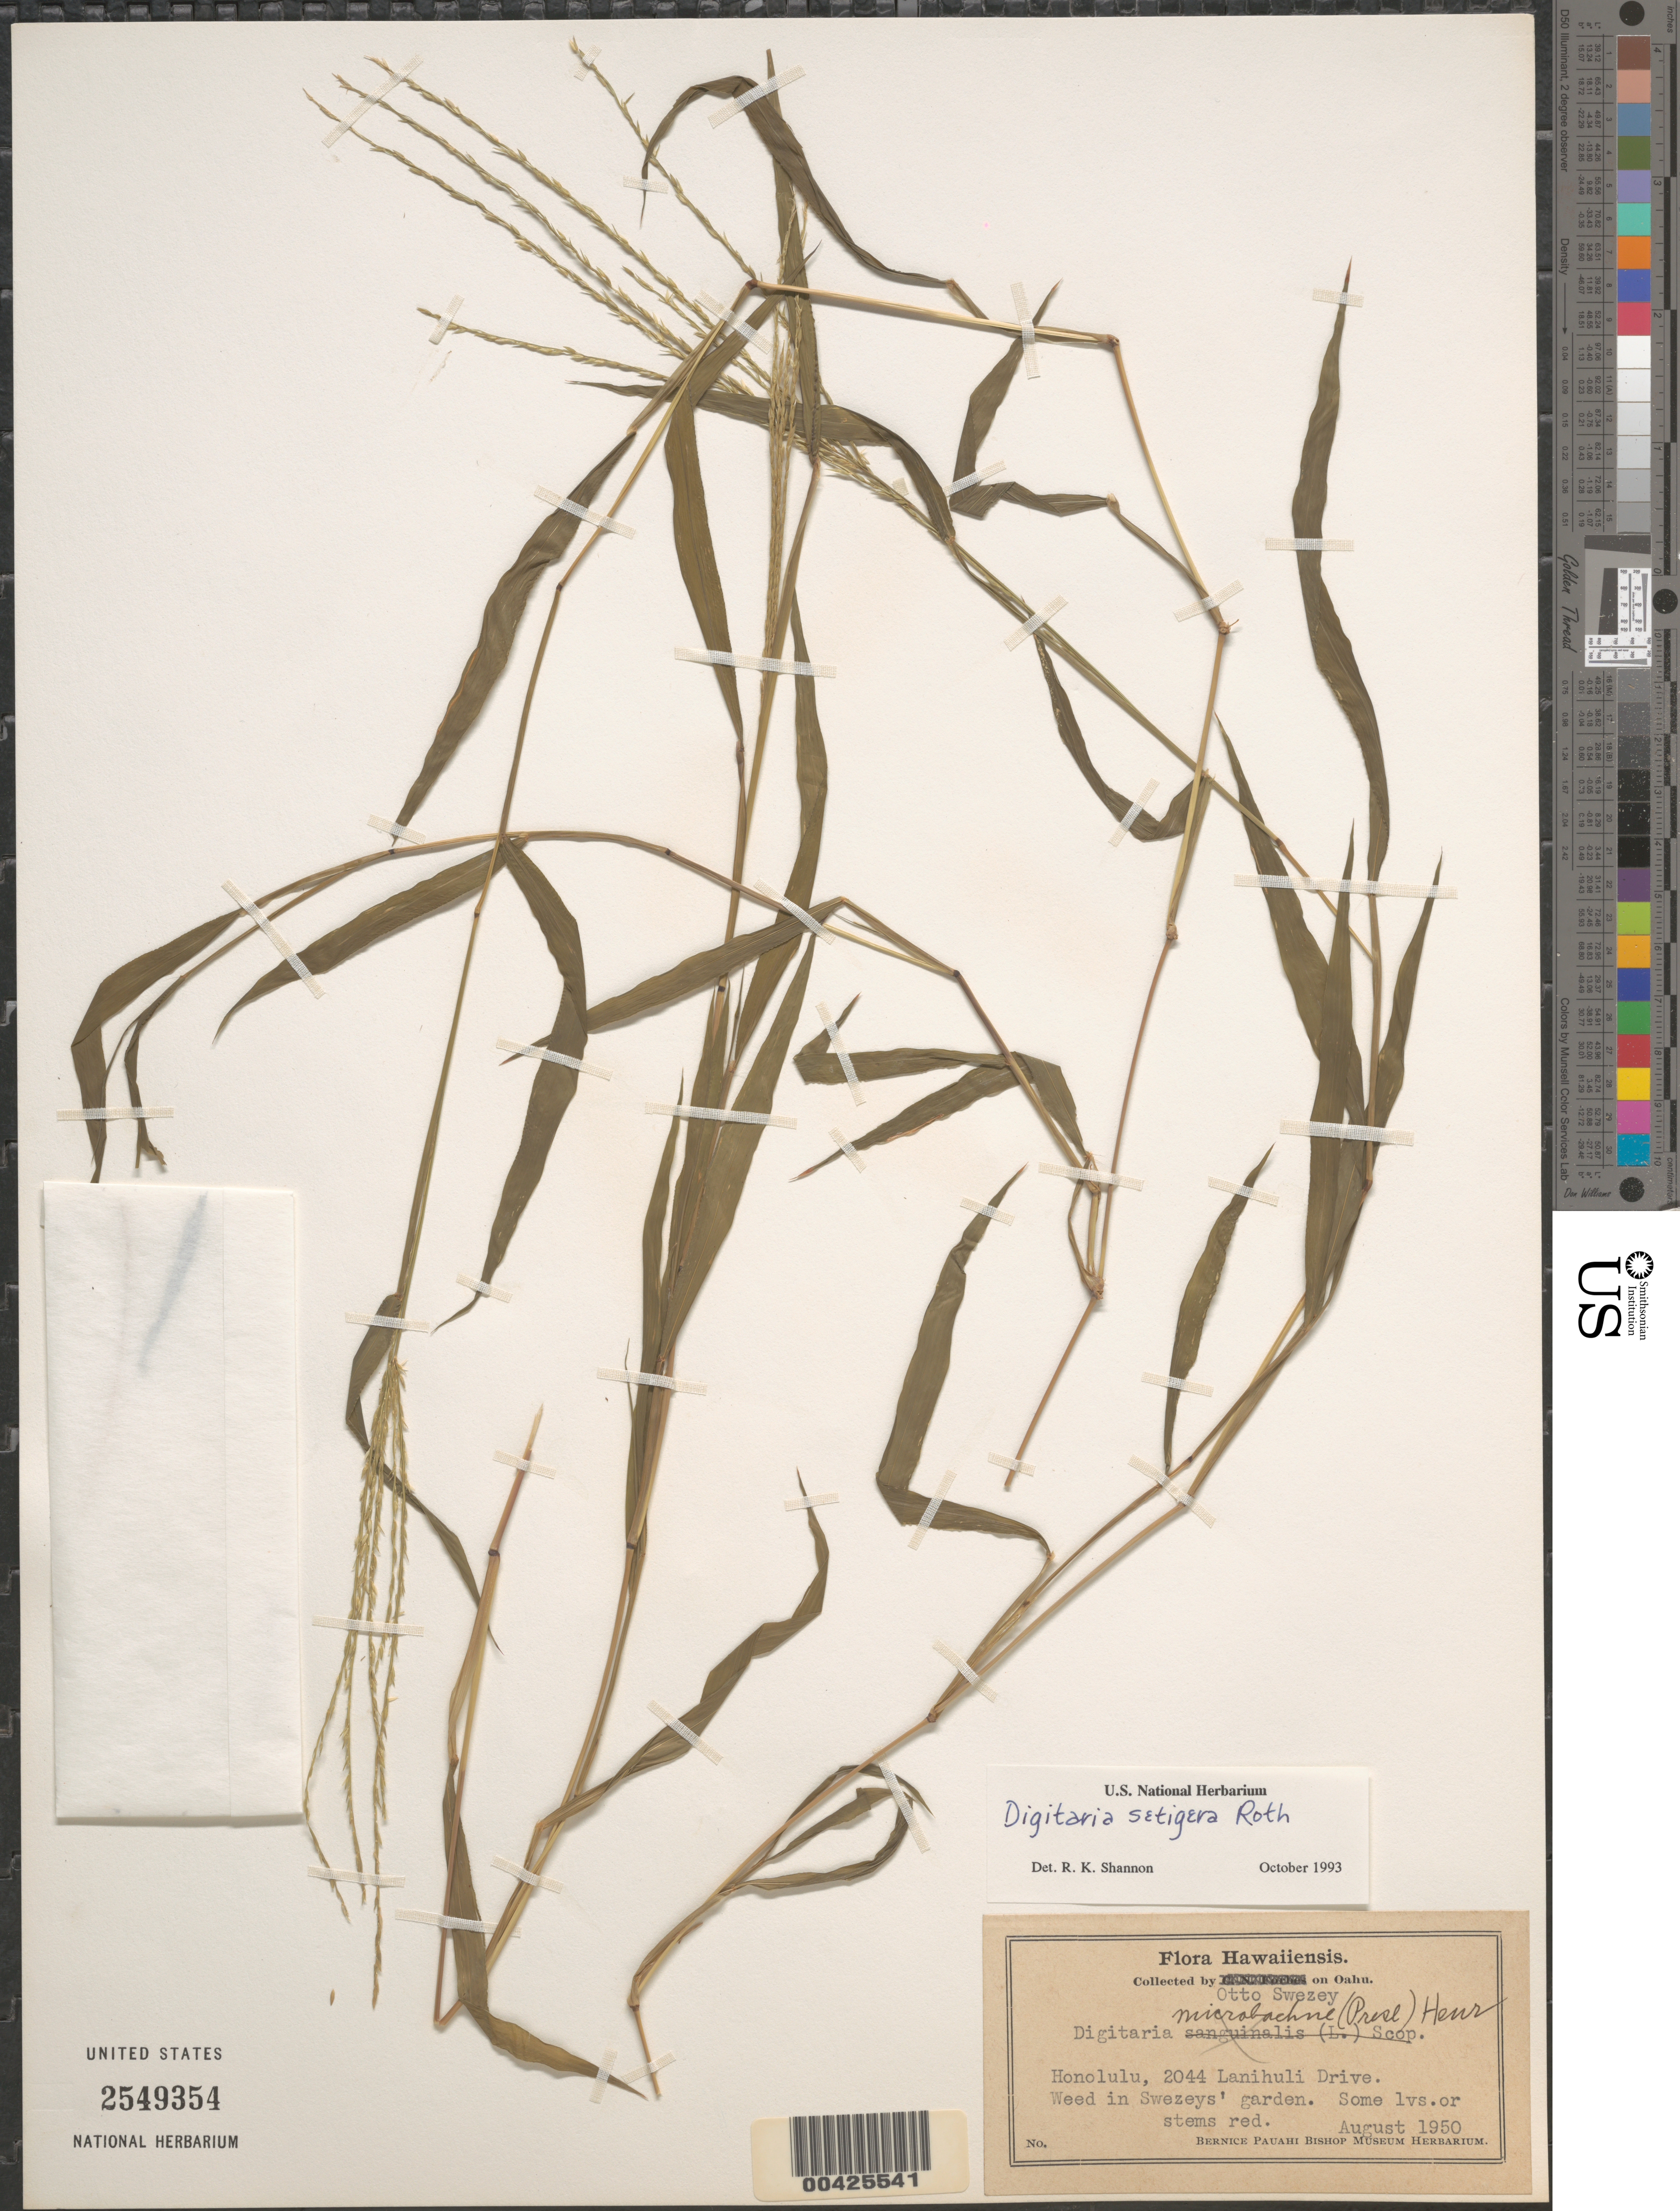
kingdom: Plantae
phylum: Tracheophyta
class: Liliopsida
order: Poales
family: Poaceae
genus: Digitaria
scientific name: Digitaria setigera var. setigera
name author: Roth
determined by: Faccenda, K.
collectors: O. H. Swezey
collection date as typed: Aug 1950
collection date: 1950-08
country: United States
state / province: Hawaii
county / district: Honolulu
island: Oahu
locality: Honolulu, 2044 Lanihuli Drive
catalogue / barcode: US 2549354